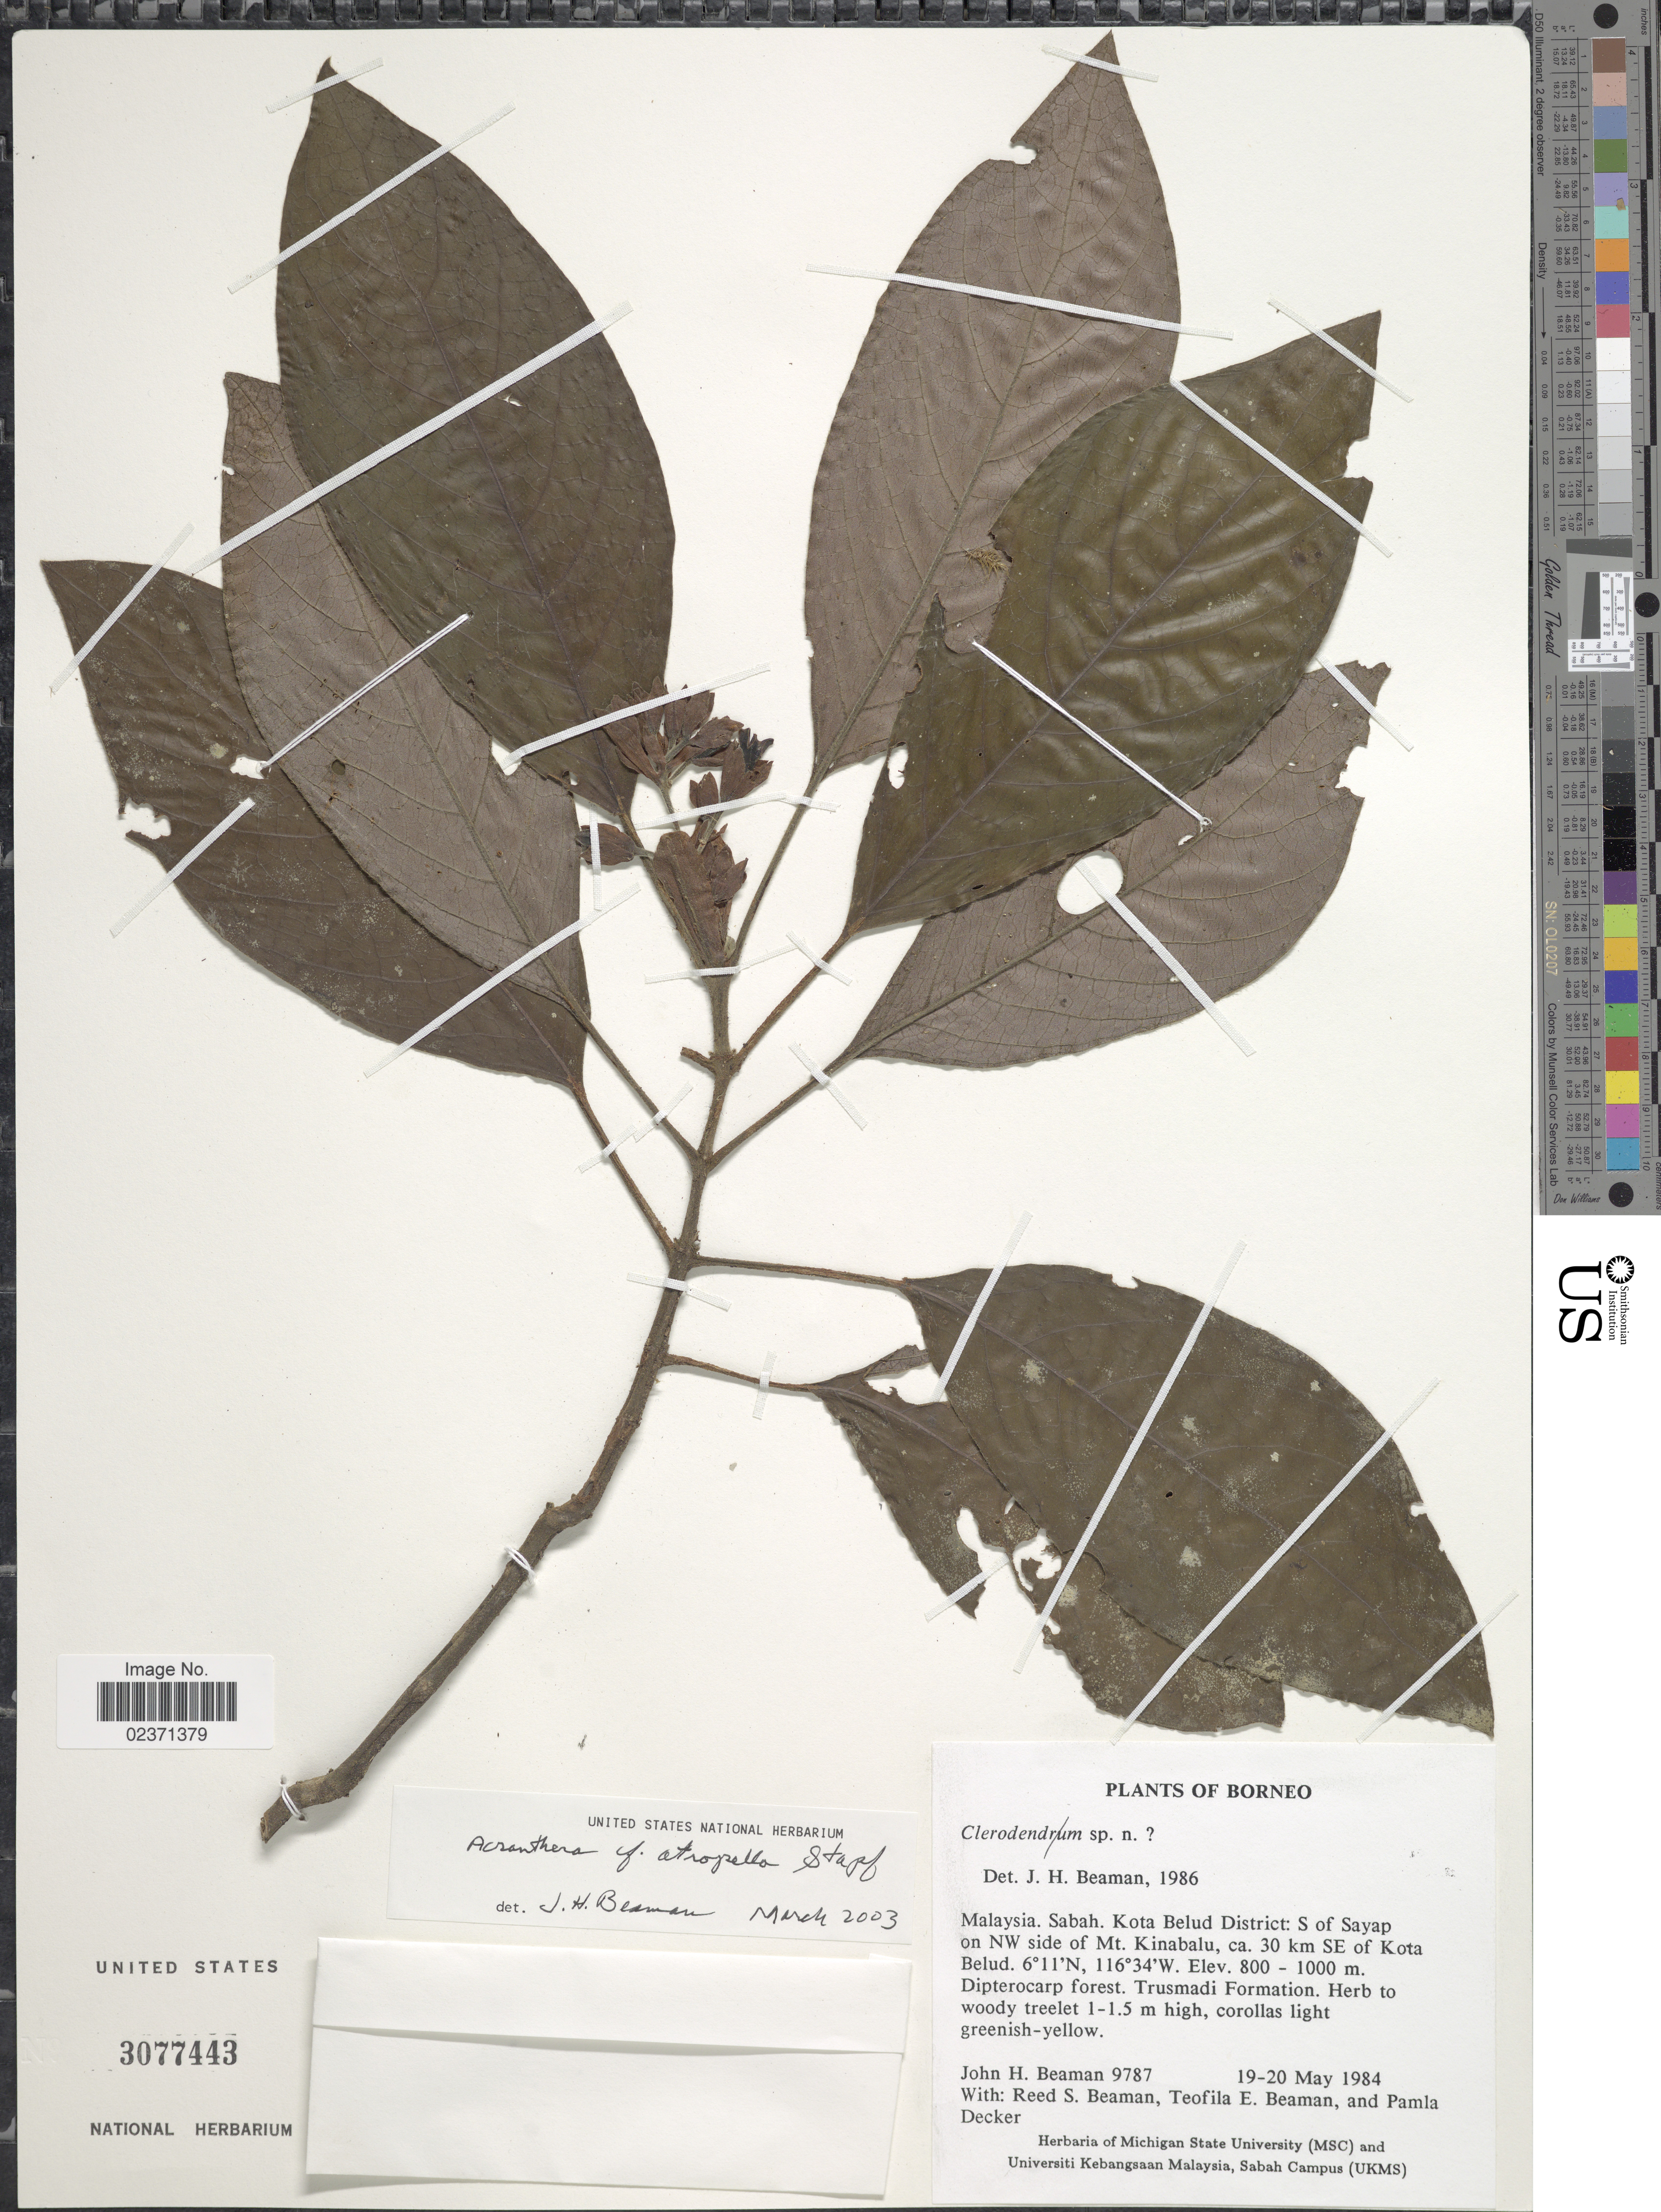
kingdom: Plantae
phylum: Tracheophyta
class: Magnoliopsida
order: Gentianales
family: Rubiaceae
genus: Acranthera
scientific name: Acranthera atropella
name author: Stapf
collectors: J. H. Beaman, R. S. Beaman, T. E. Beaman & P. Decker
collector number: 9787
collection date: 1984-05-19/1984-05-20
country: Malaysia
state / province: Sabah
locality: Kota Belud District: S of Sayap on NW side of Mt. Kinabalu, ca. 30 km SE of Kota Belud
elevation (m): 800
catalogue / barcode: US 3077443